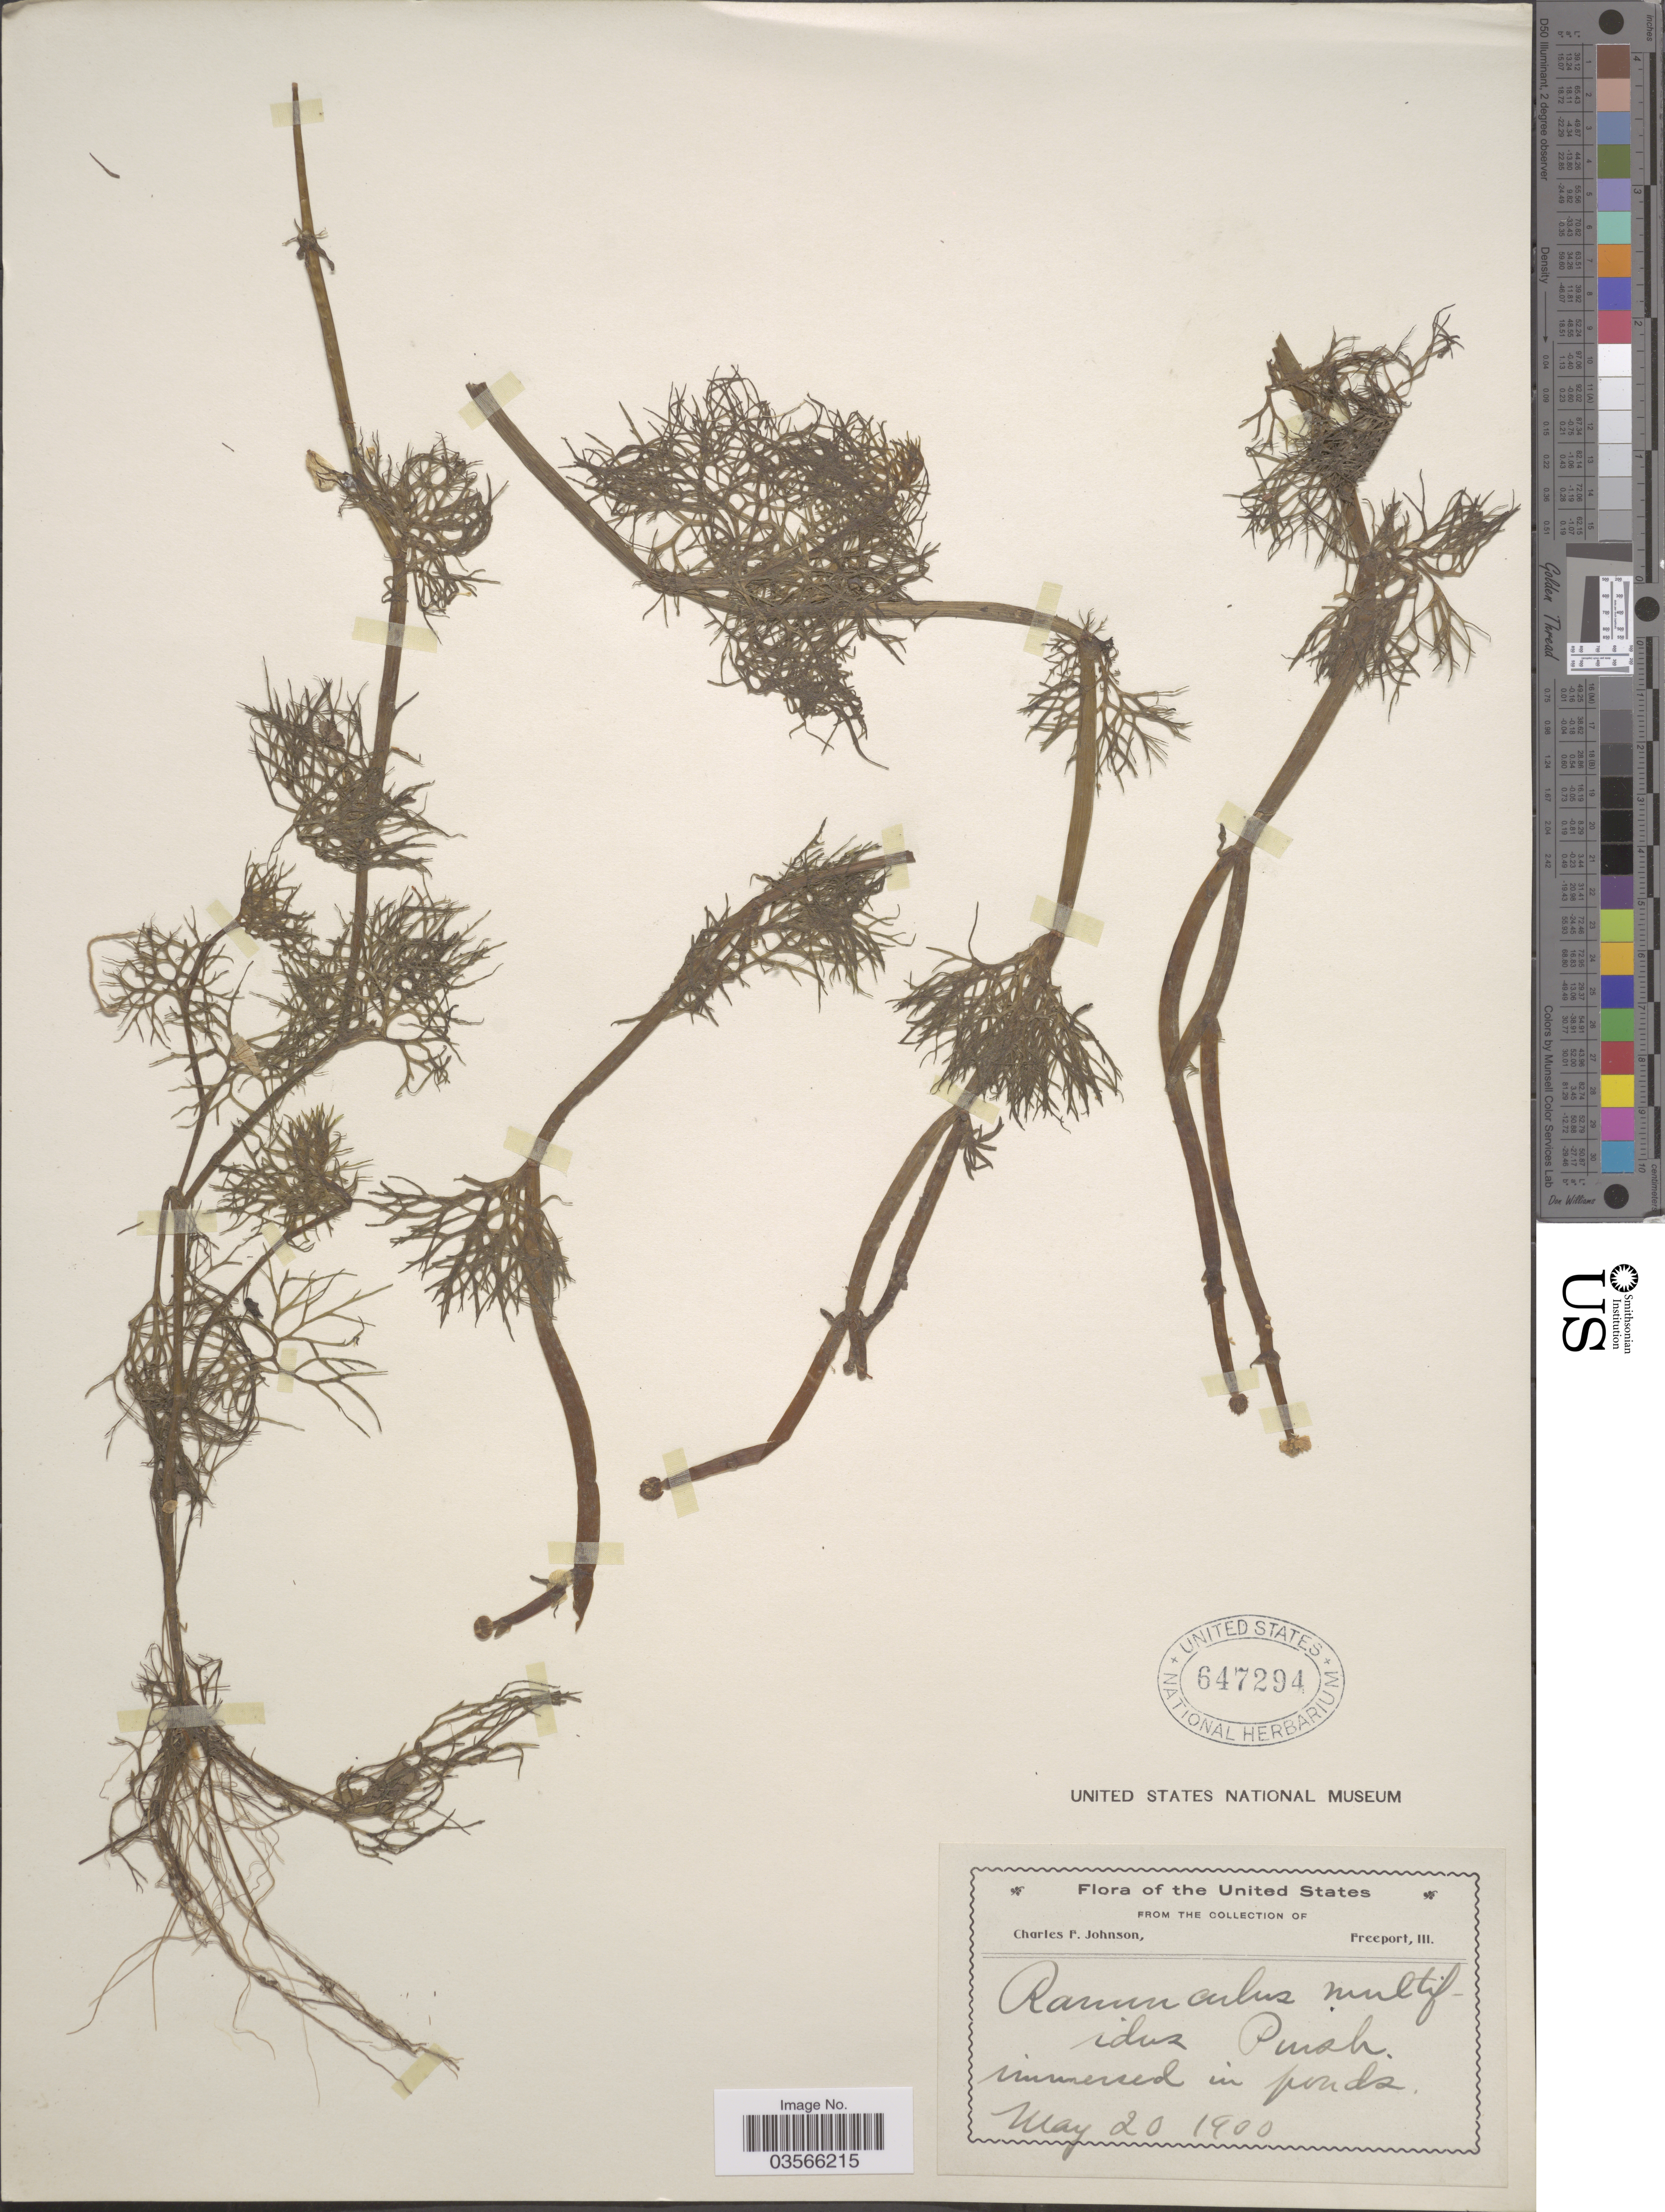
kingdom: Plantae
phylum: Tracheophyta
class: Magnoliopsida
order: Ranunculales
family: Ranunculaceae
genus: Ranunculus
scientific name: Ranunculus flabellaris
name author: Raf.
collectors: C. F. Johnson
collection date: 1900-05-20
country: United States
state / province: Illinois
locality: Freeport.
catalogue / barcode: US 647294